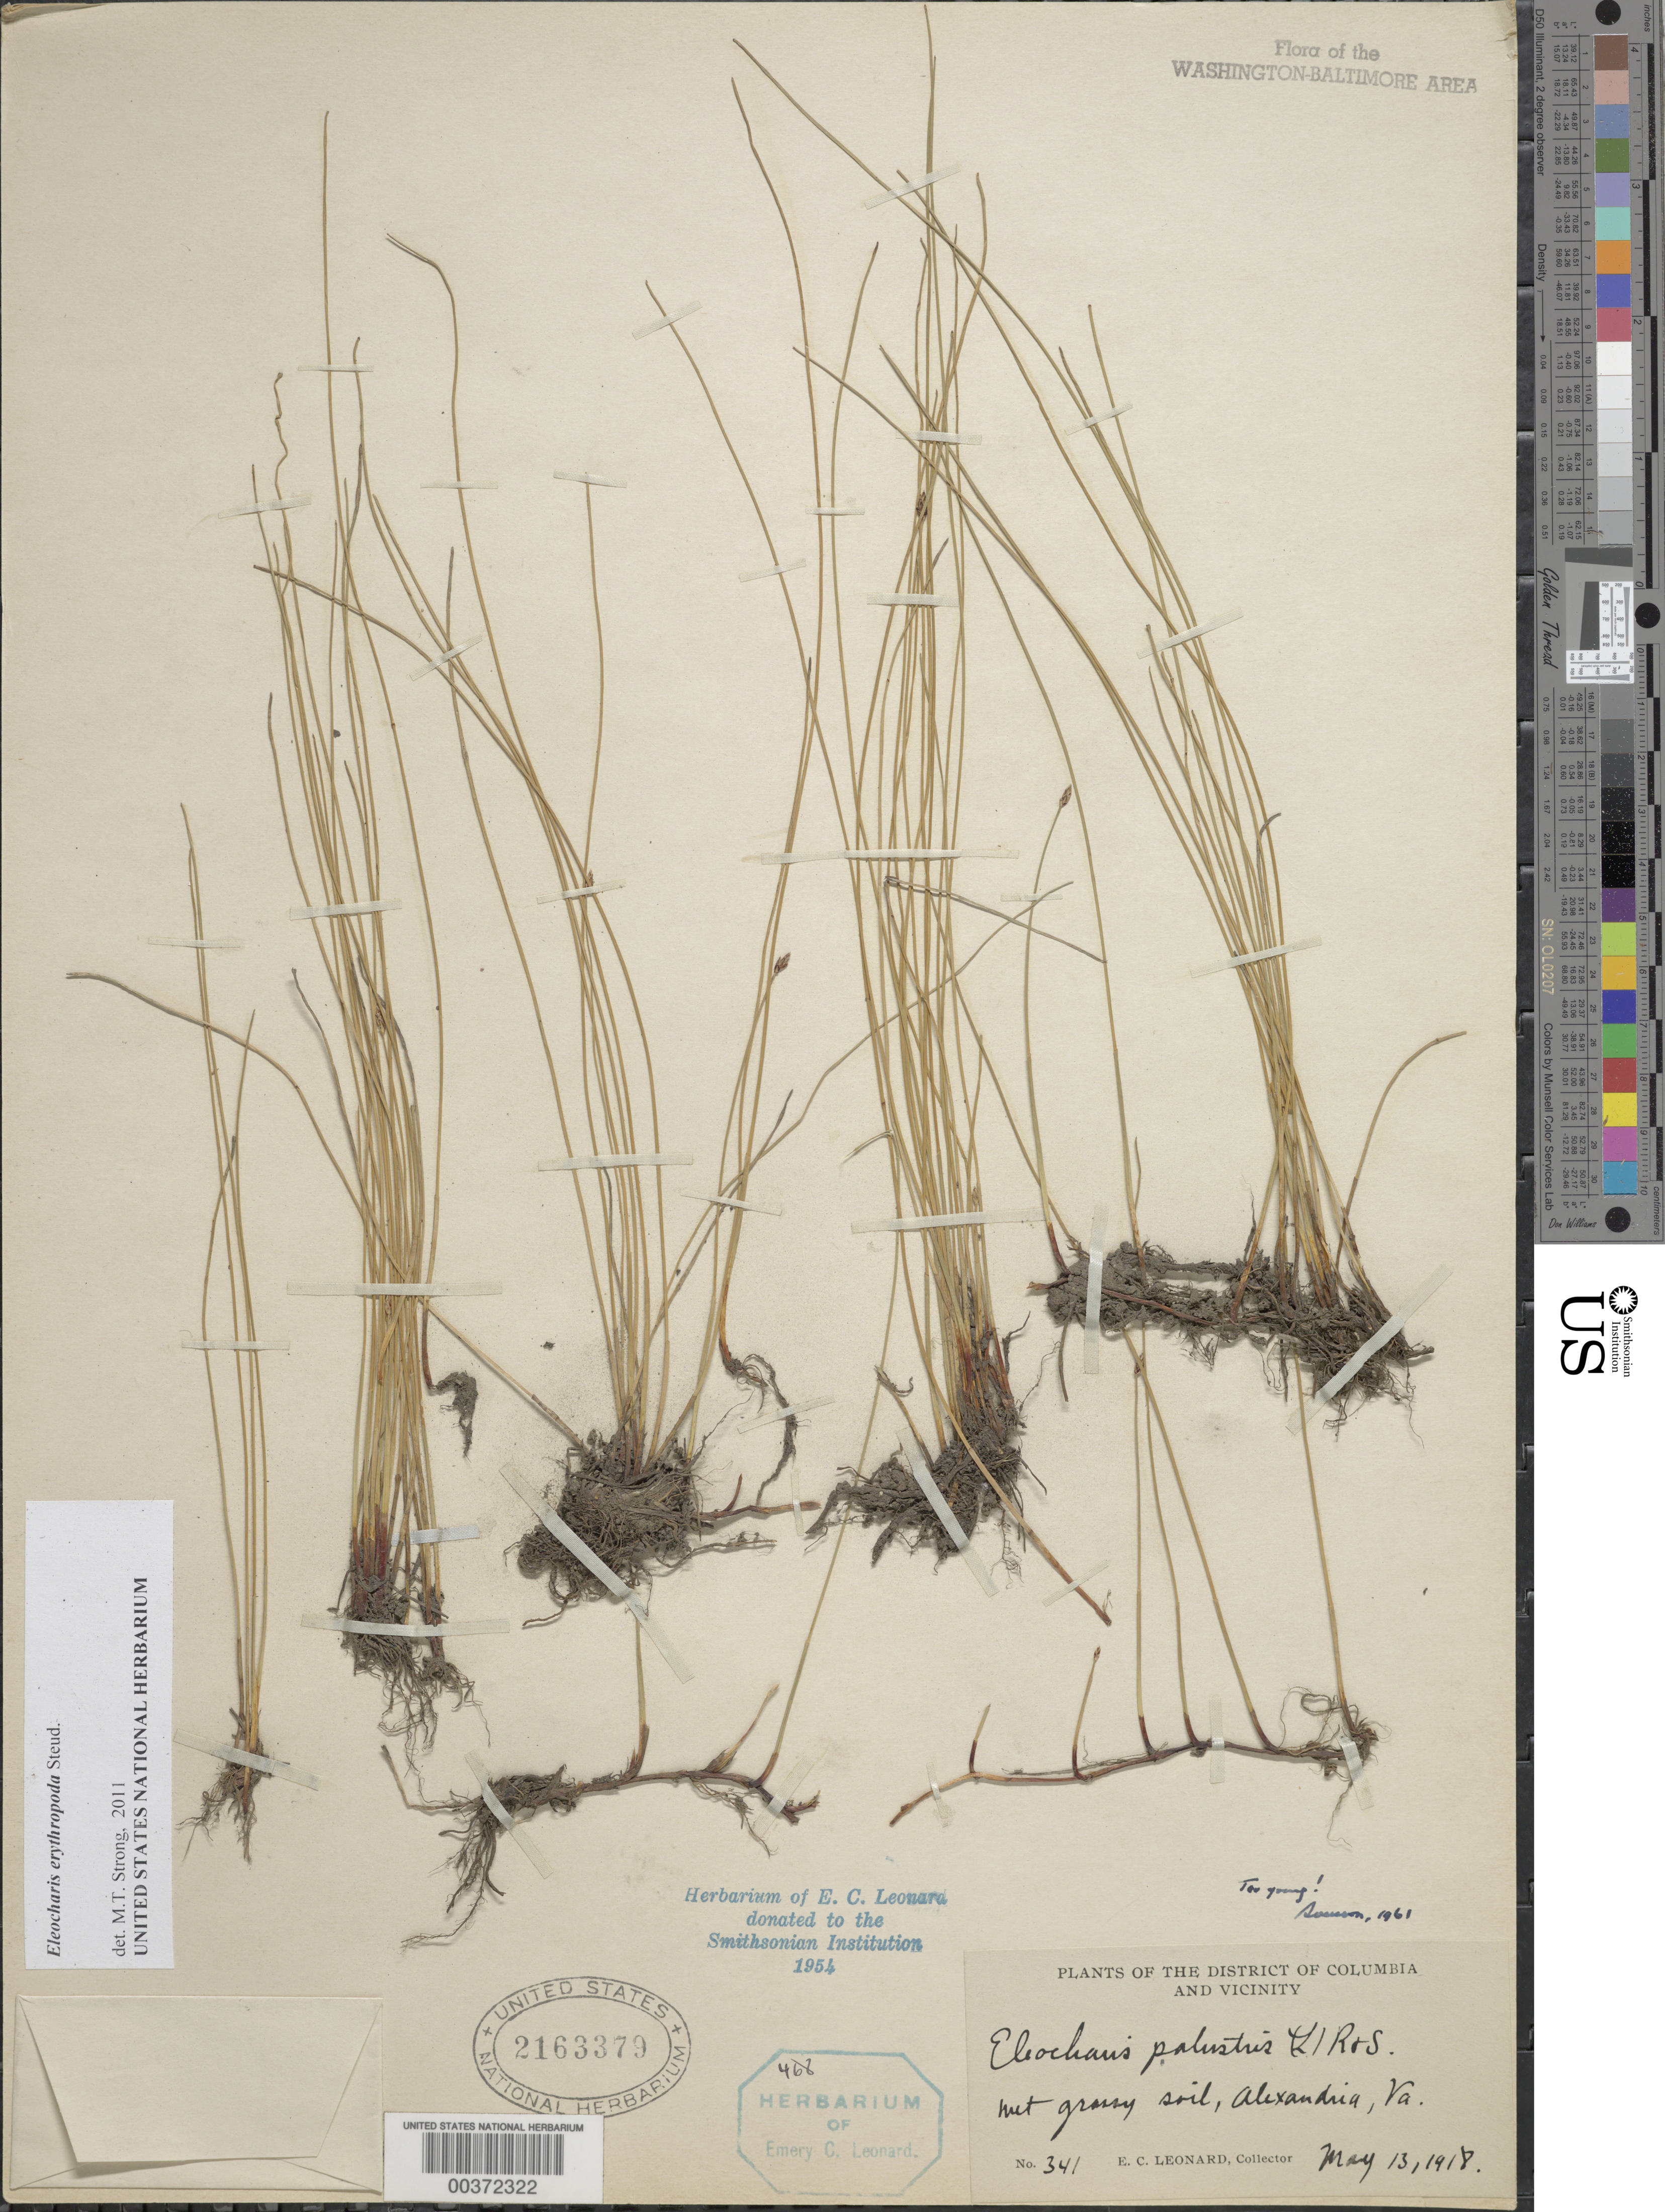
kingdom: Plantae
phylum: Tracheophyta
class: Liliopsida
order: Poales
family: Cyperaceae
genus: Eleocharis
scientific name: Eleocharis erythropoda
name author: Steud.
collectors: E. C. Leonard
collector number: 341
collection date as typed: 13 May 1918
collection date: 1918-05-13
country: United States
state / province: Virginia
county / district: City of Alexandria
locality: Alexandria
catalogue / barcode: US 2163379